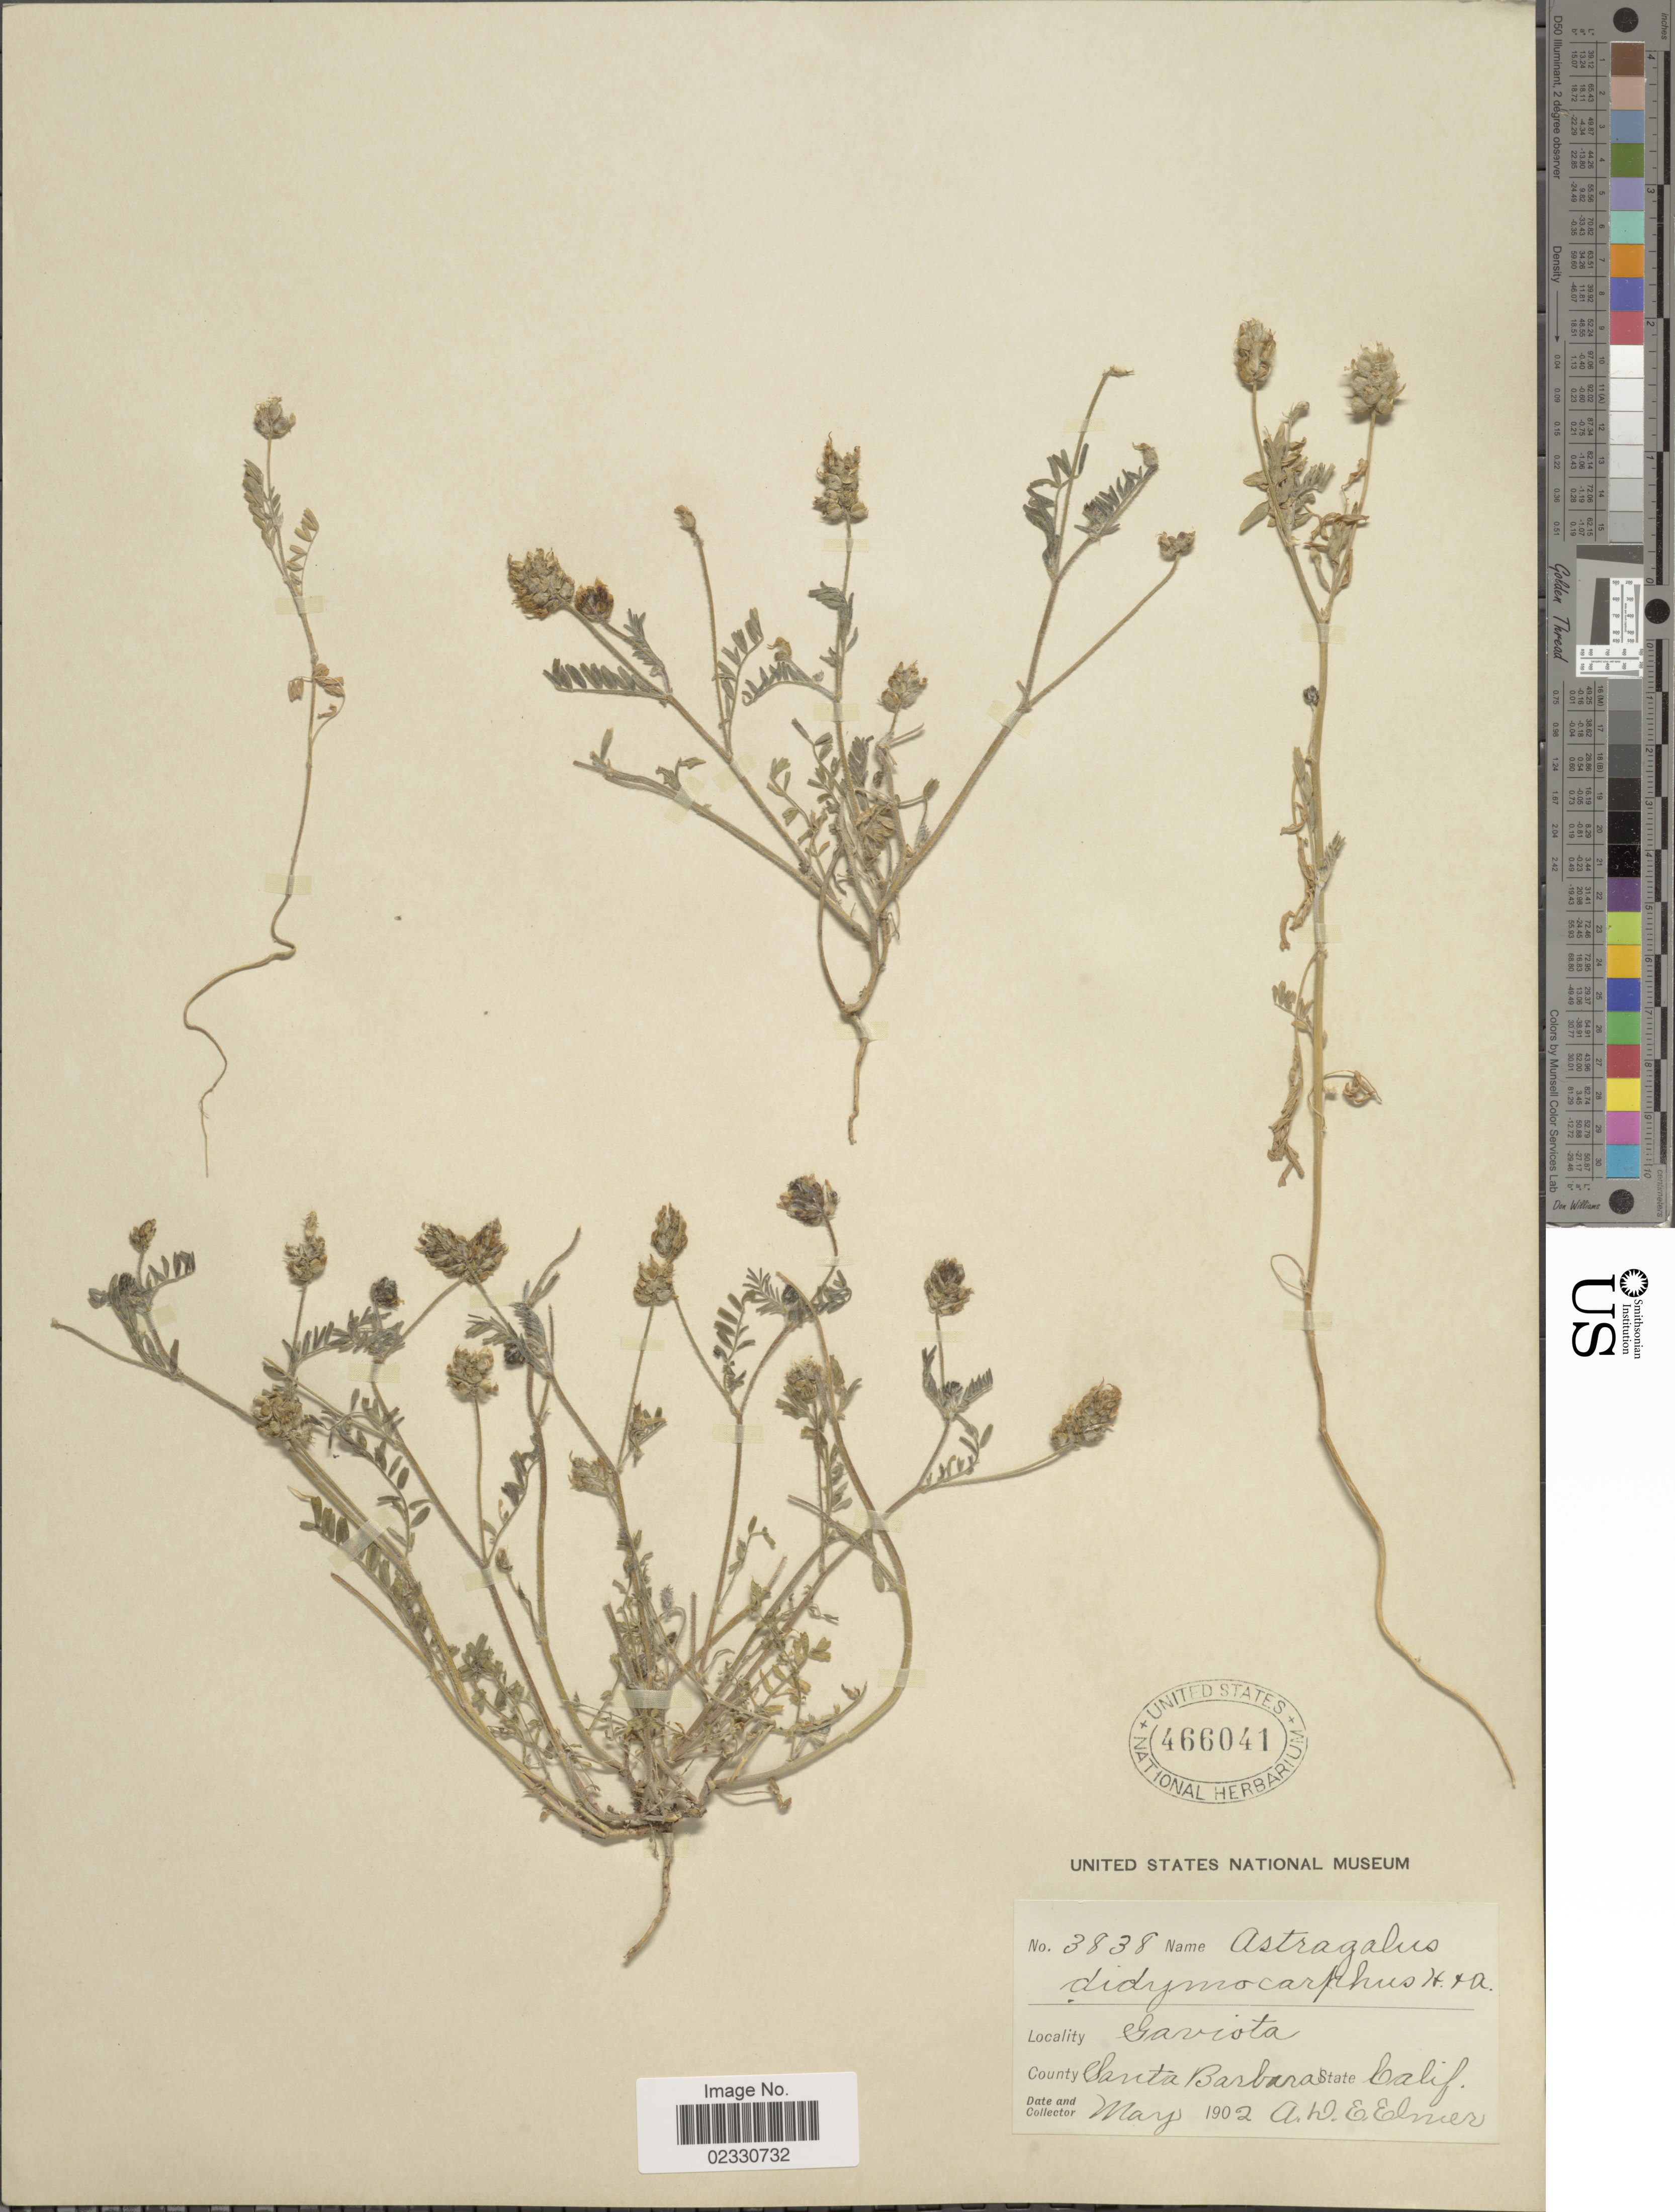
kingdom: Plantae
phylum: Tracheophyta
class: Magnoliopsida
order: Fabales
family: Fabaceae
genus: Astragalus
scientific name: Astragalus didymocarpus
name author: Hook. & Arn.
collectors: A. D. E. Elmer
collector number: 3838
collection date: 1902-05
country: United States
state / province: California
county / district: Santa Barbara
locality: Gaviota, County Santa Barbara.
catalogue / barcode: US 466041